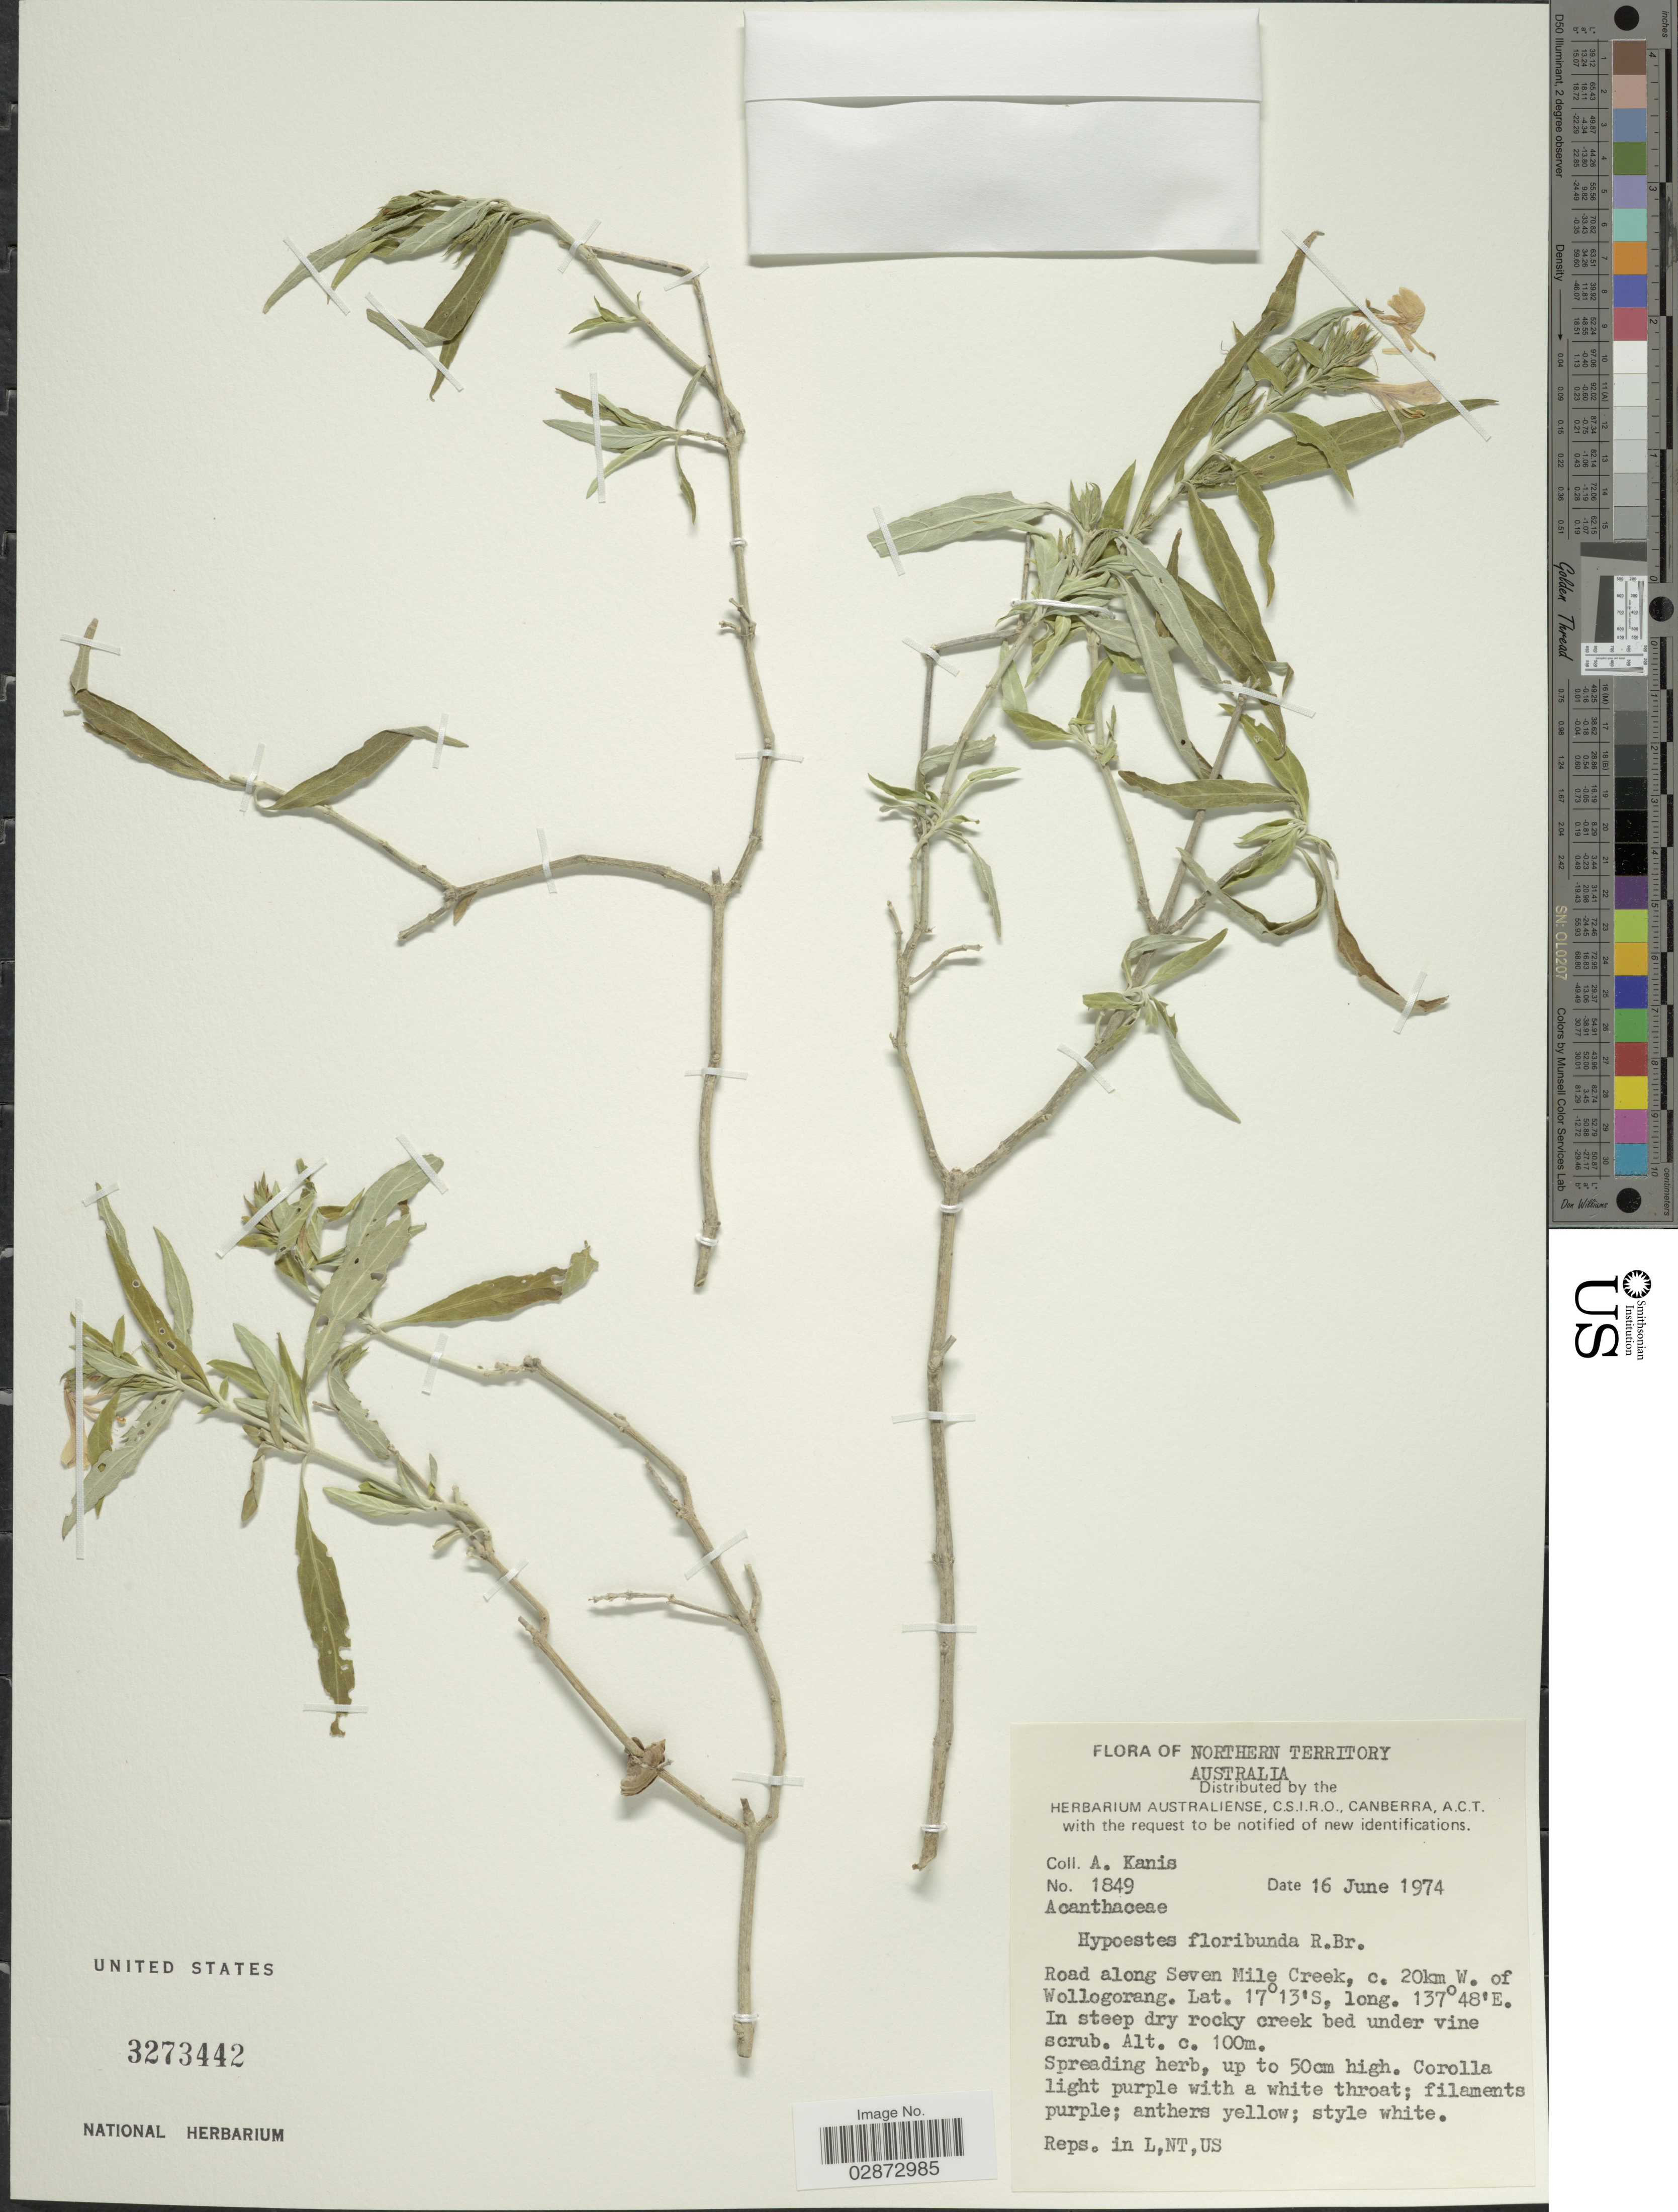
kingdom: Plantae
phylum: Tracheophyta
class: Magnoliopsida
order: Lamiales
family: Acanthaceae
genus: Hypoestes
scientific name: Hypoestes floribunda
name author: R. Br.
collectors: A. Kanis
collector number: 1849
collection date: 1974-06-16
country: Australia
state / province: Northern Territory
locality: Road along Seven Mile Creek, c. 20km W. of Wollogorang.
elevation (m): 100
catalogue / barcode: US 3273442